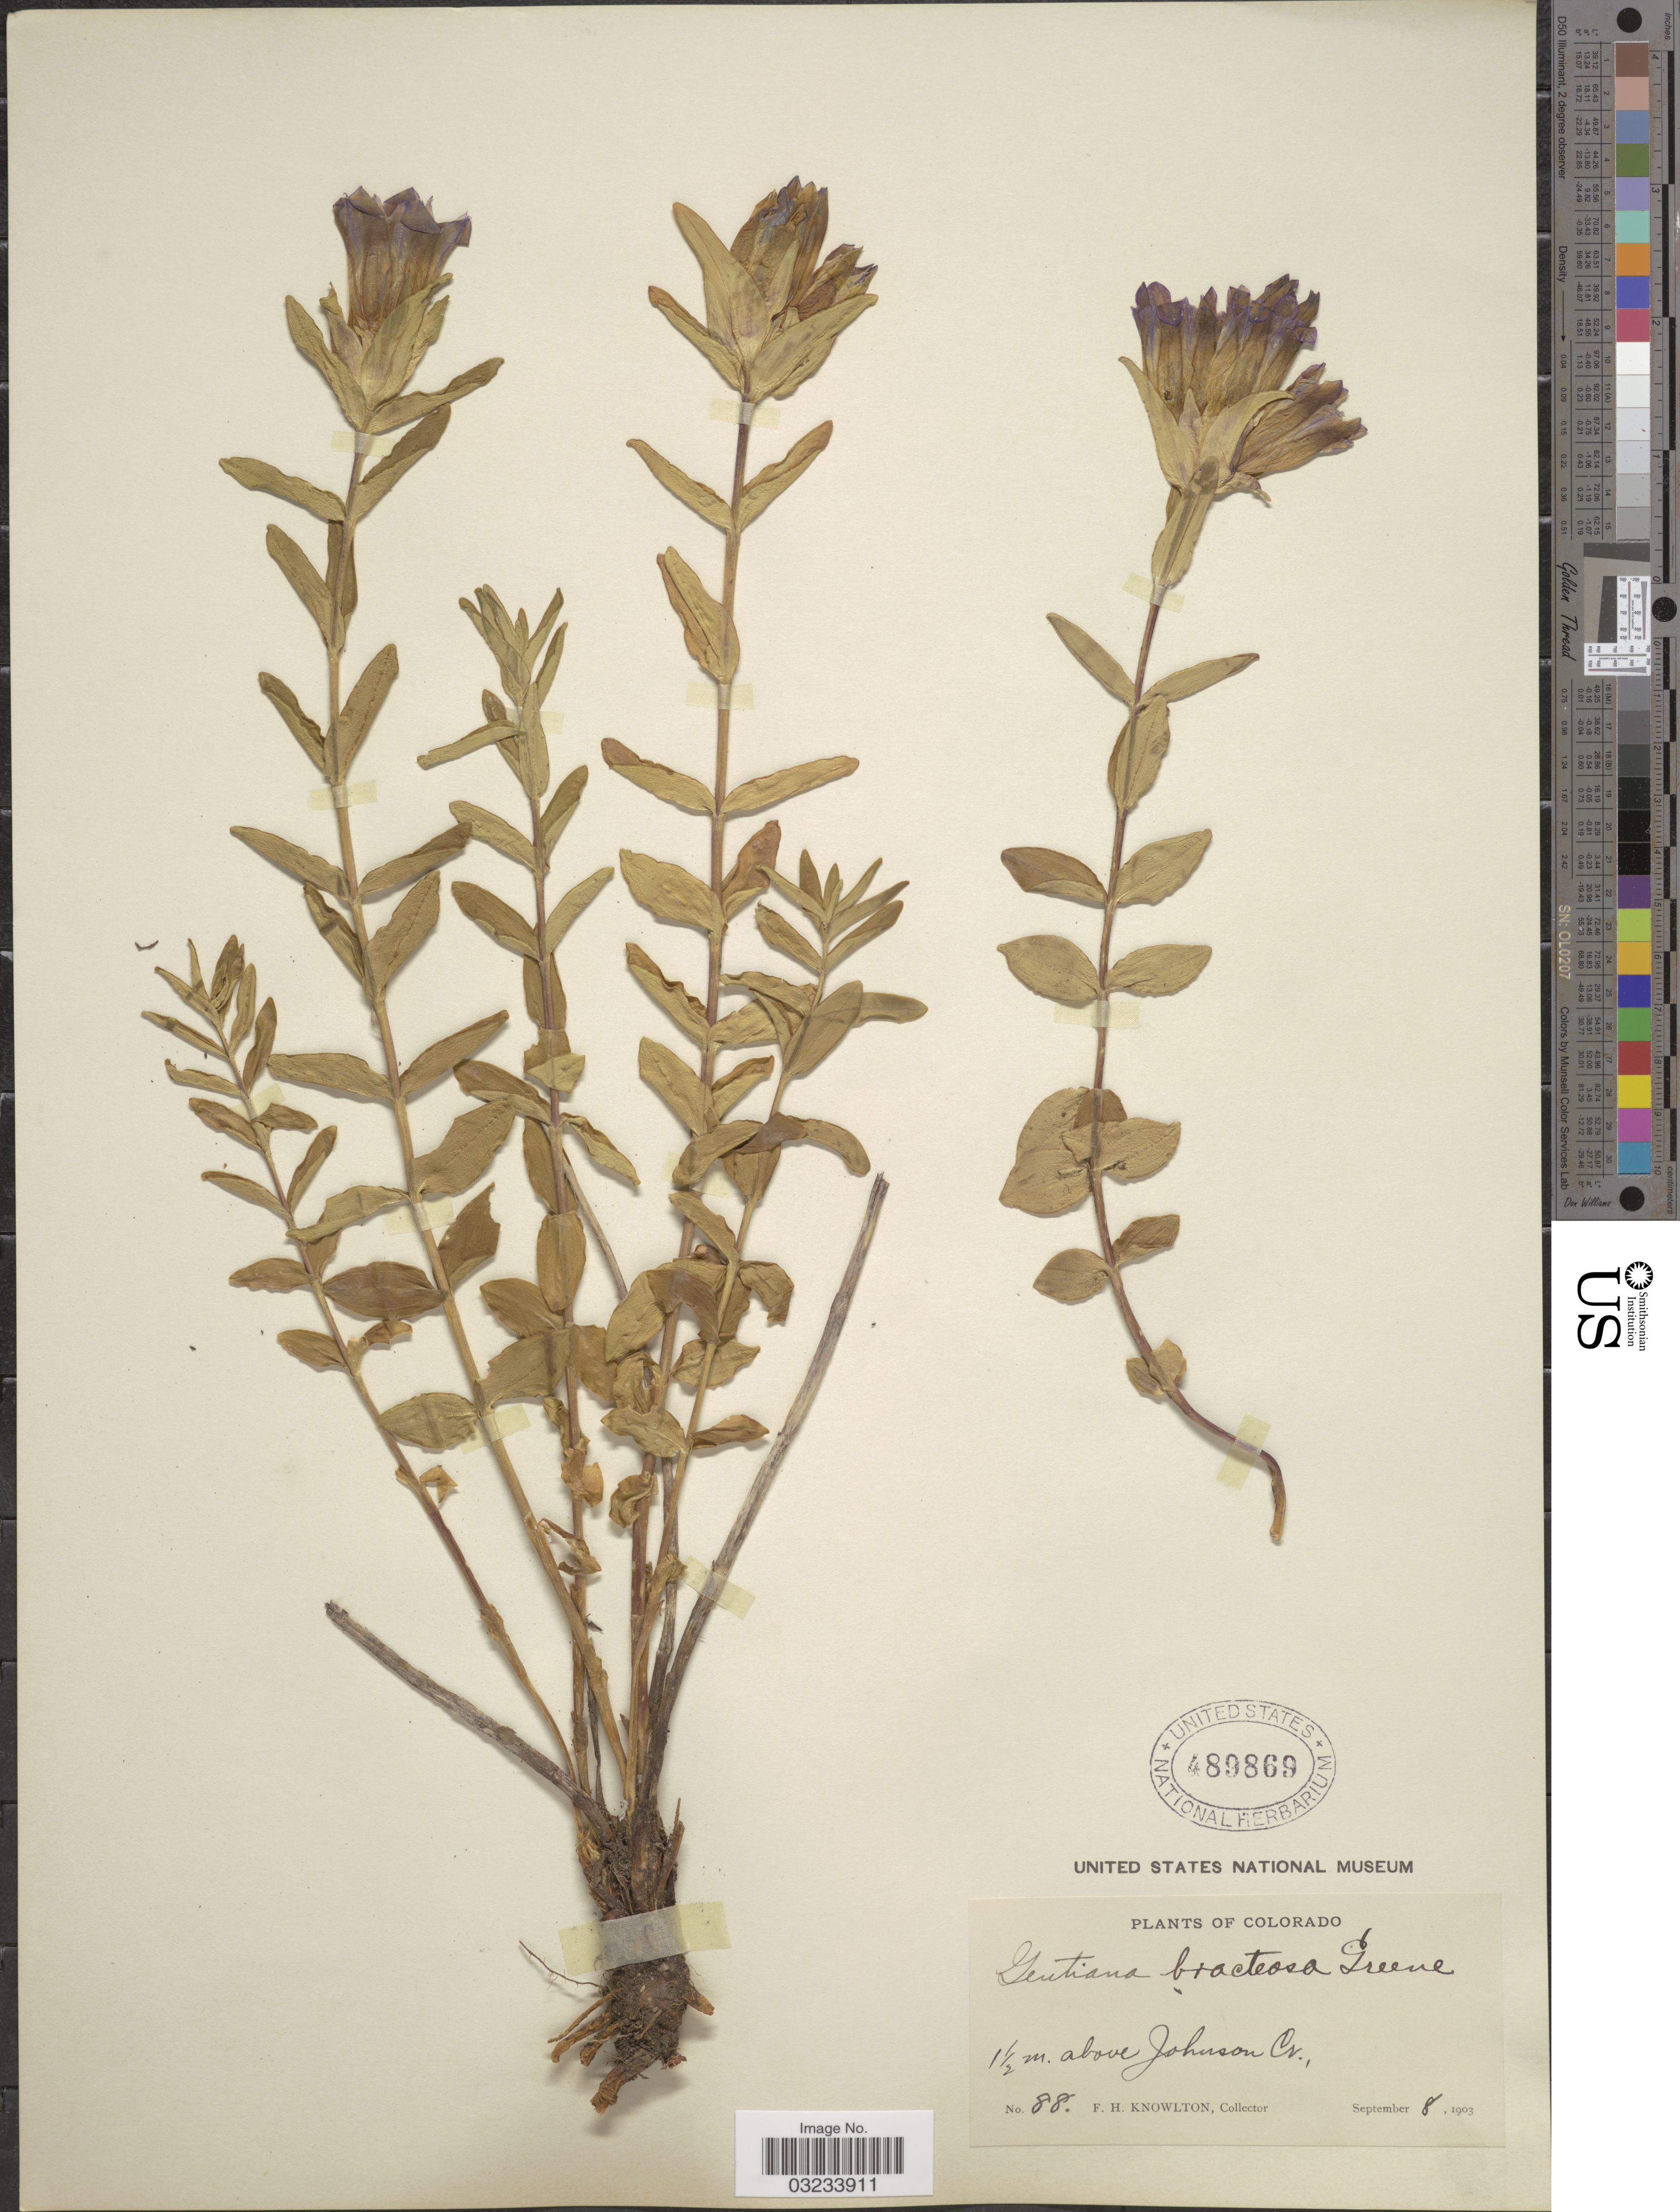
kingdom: Plantae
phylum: Tracheophyta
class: Magnoliopsida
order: Gentianales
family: Gentianaceae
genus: Gentiana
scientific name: Gentiana bracteosa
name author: S.W. Greene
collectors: F. H. Knowlton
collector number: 88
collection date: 1903-09-08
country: United States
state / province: Colorado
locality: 1½ m. above Johnson Cr.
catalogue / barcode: US 489869